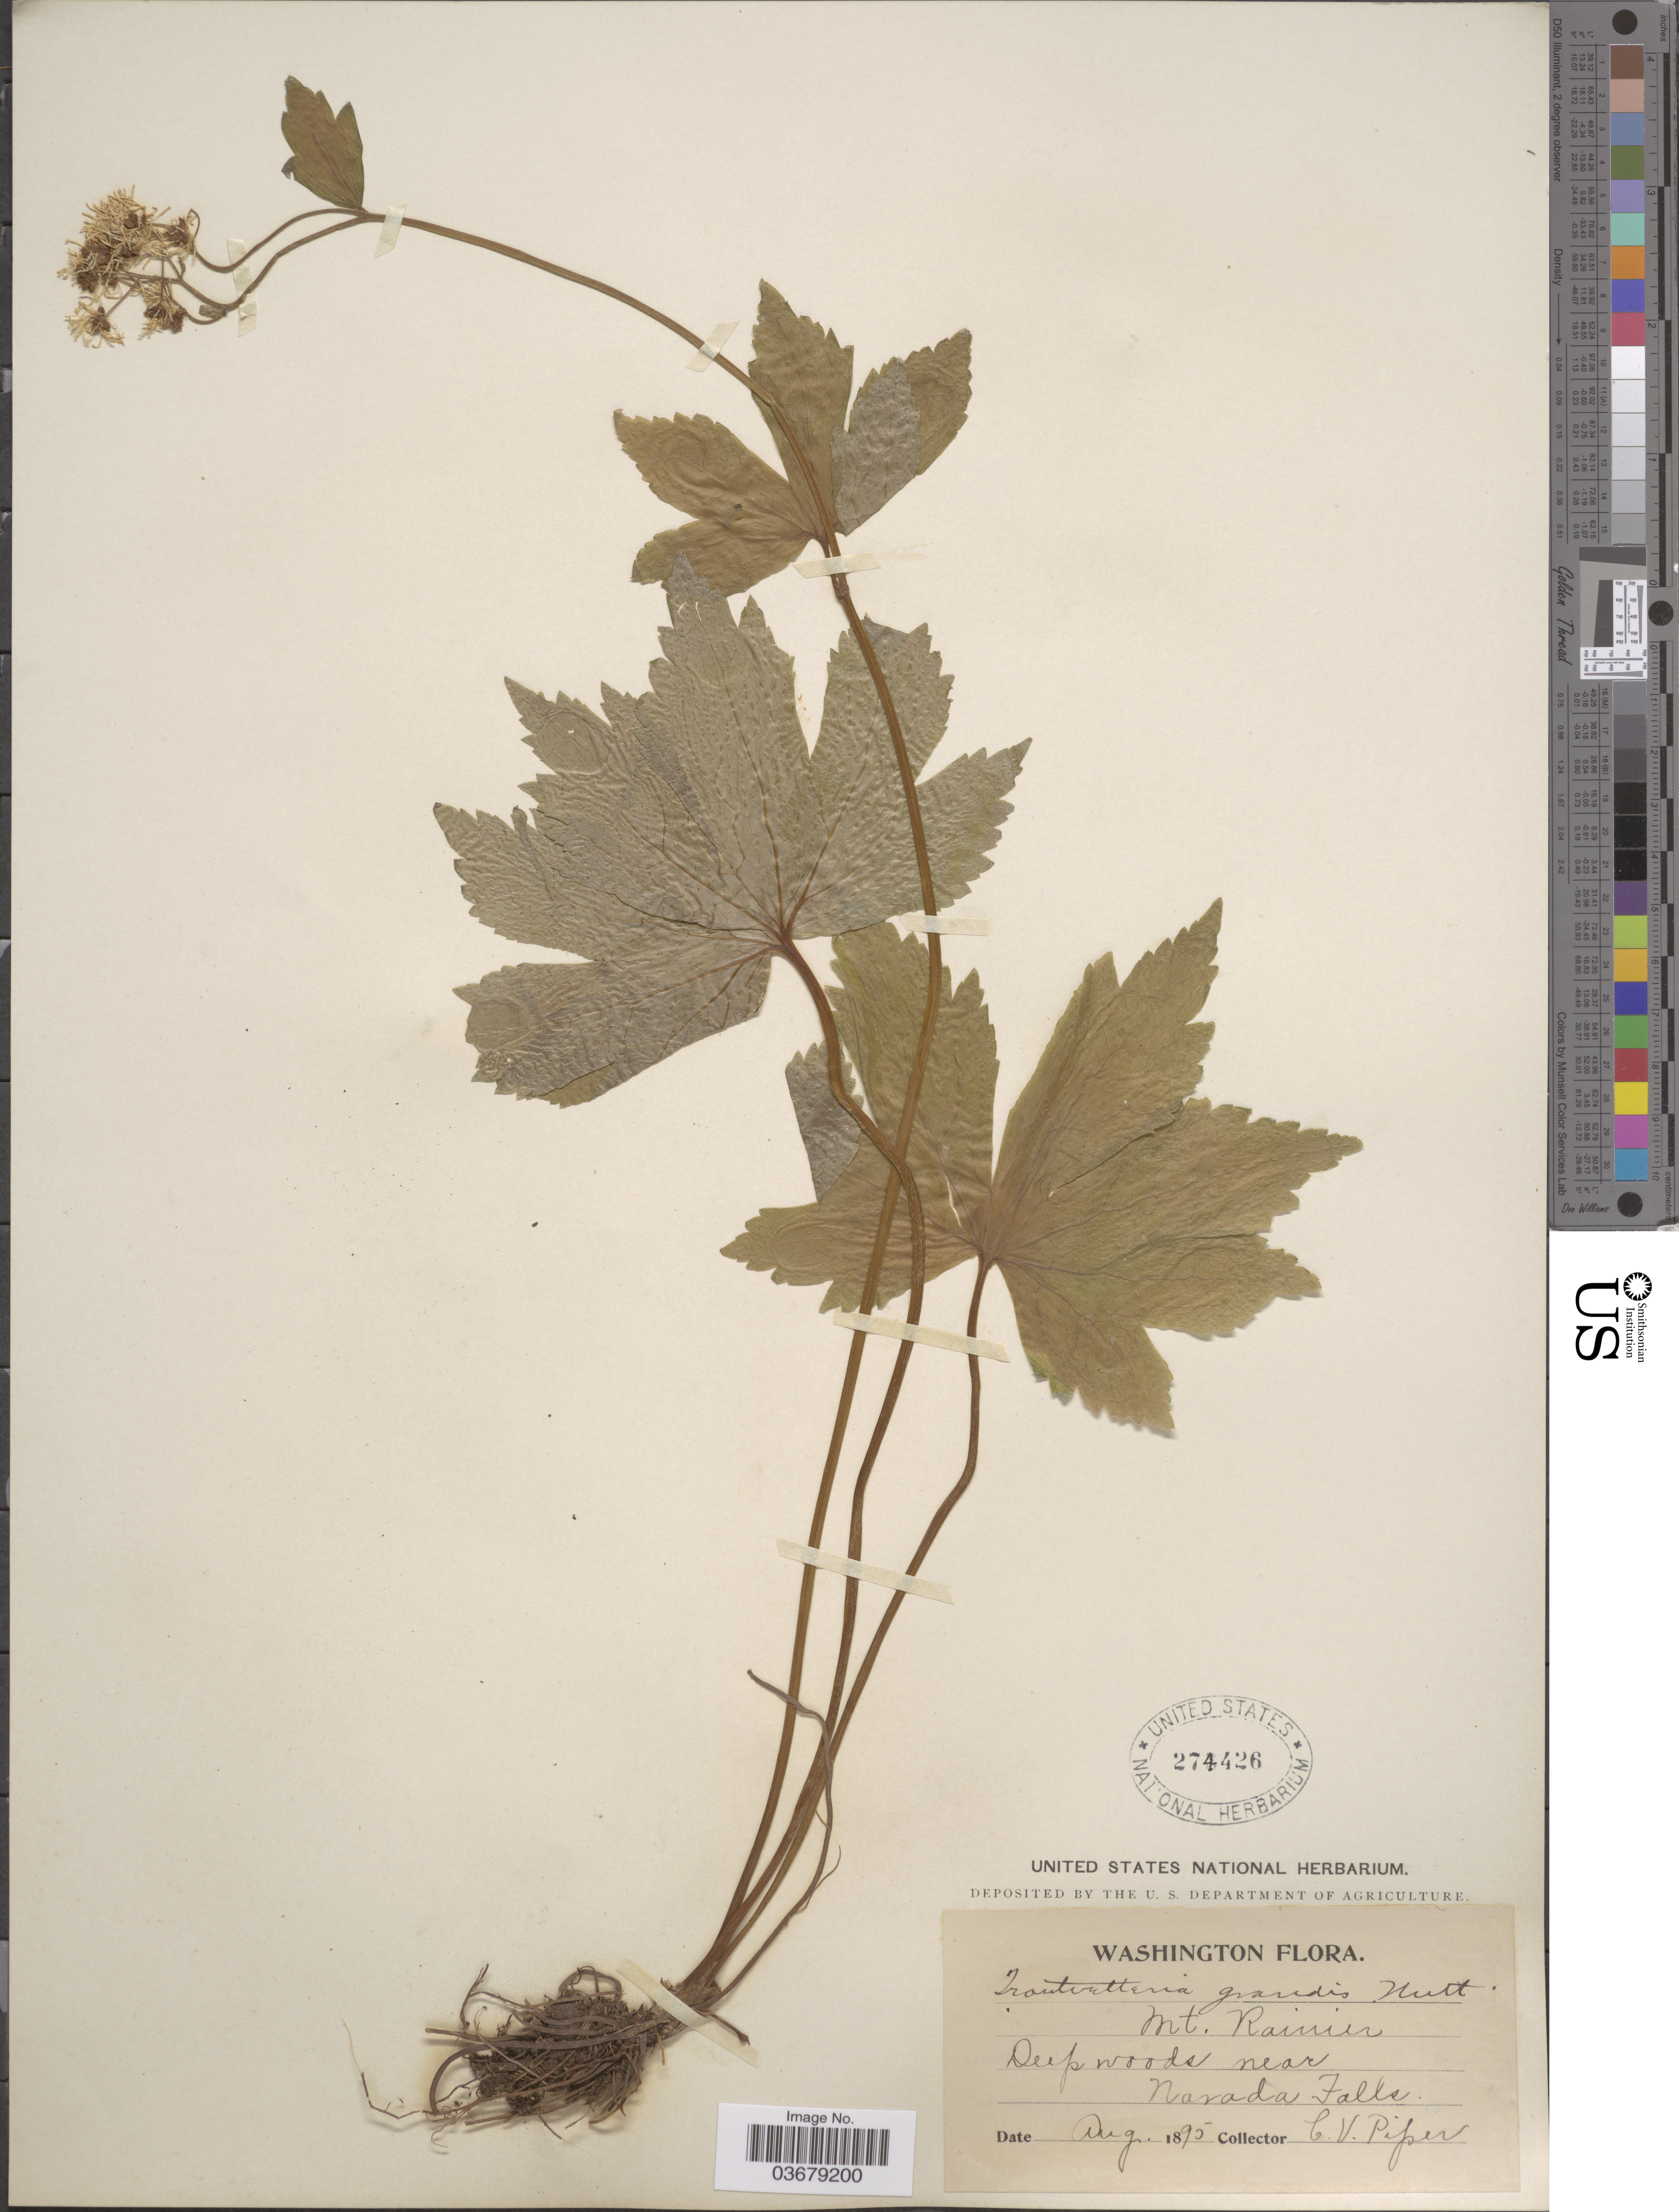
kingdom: Plantae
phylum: Tracheophyta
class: Magnoliopsida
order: Ranunculales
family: Ranunculaceae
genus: Trautvetteria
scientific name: Trautvetteria caroliniensis var. grandis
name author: (Water) Vail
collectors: C. V. Piper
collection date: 1895-08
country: United States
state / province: Washington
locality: Near Nevada Falls.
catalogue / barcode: US 274426